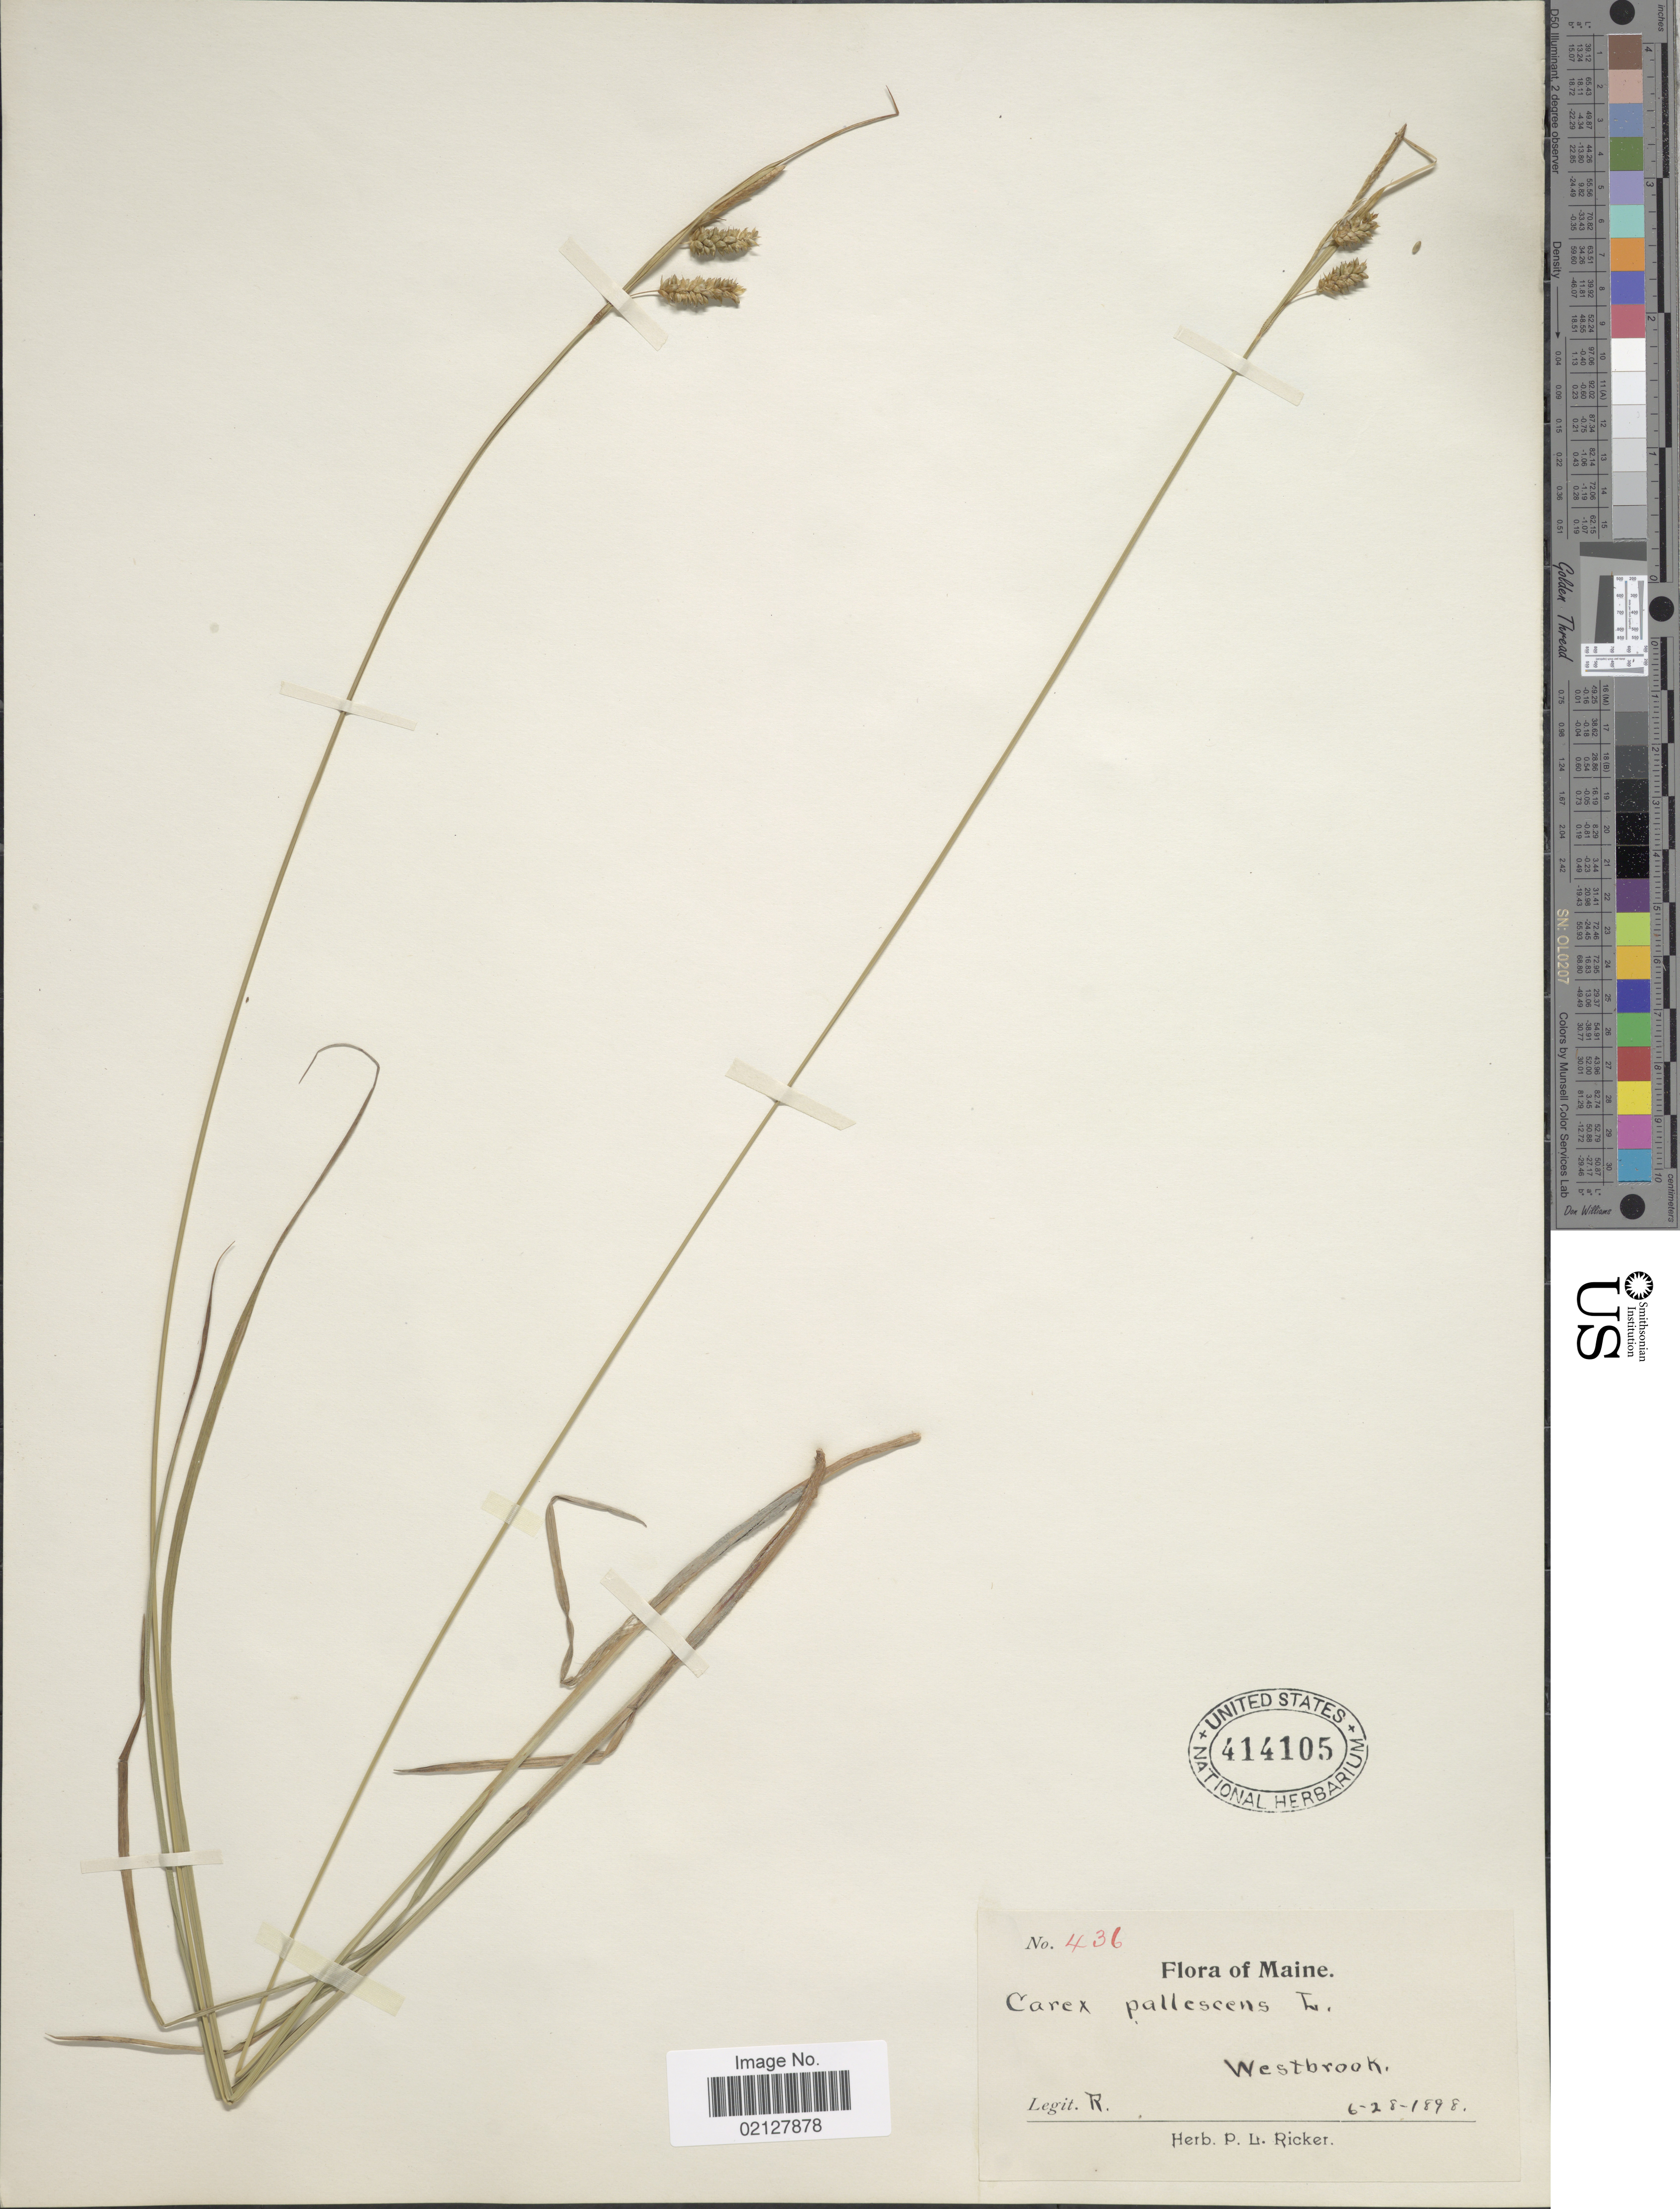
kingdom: Plantae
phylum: Tracheophyta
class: Liliopsida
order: Poales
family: Cyperaceae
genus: Carex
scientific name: Carex pallescens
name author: L.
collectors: P. Ricker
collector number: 436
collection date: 1898-06-28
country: United States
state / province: Maine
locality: Westbrook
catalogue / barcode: US 414105